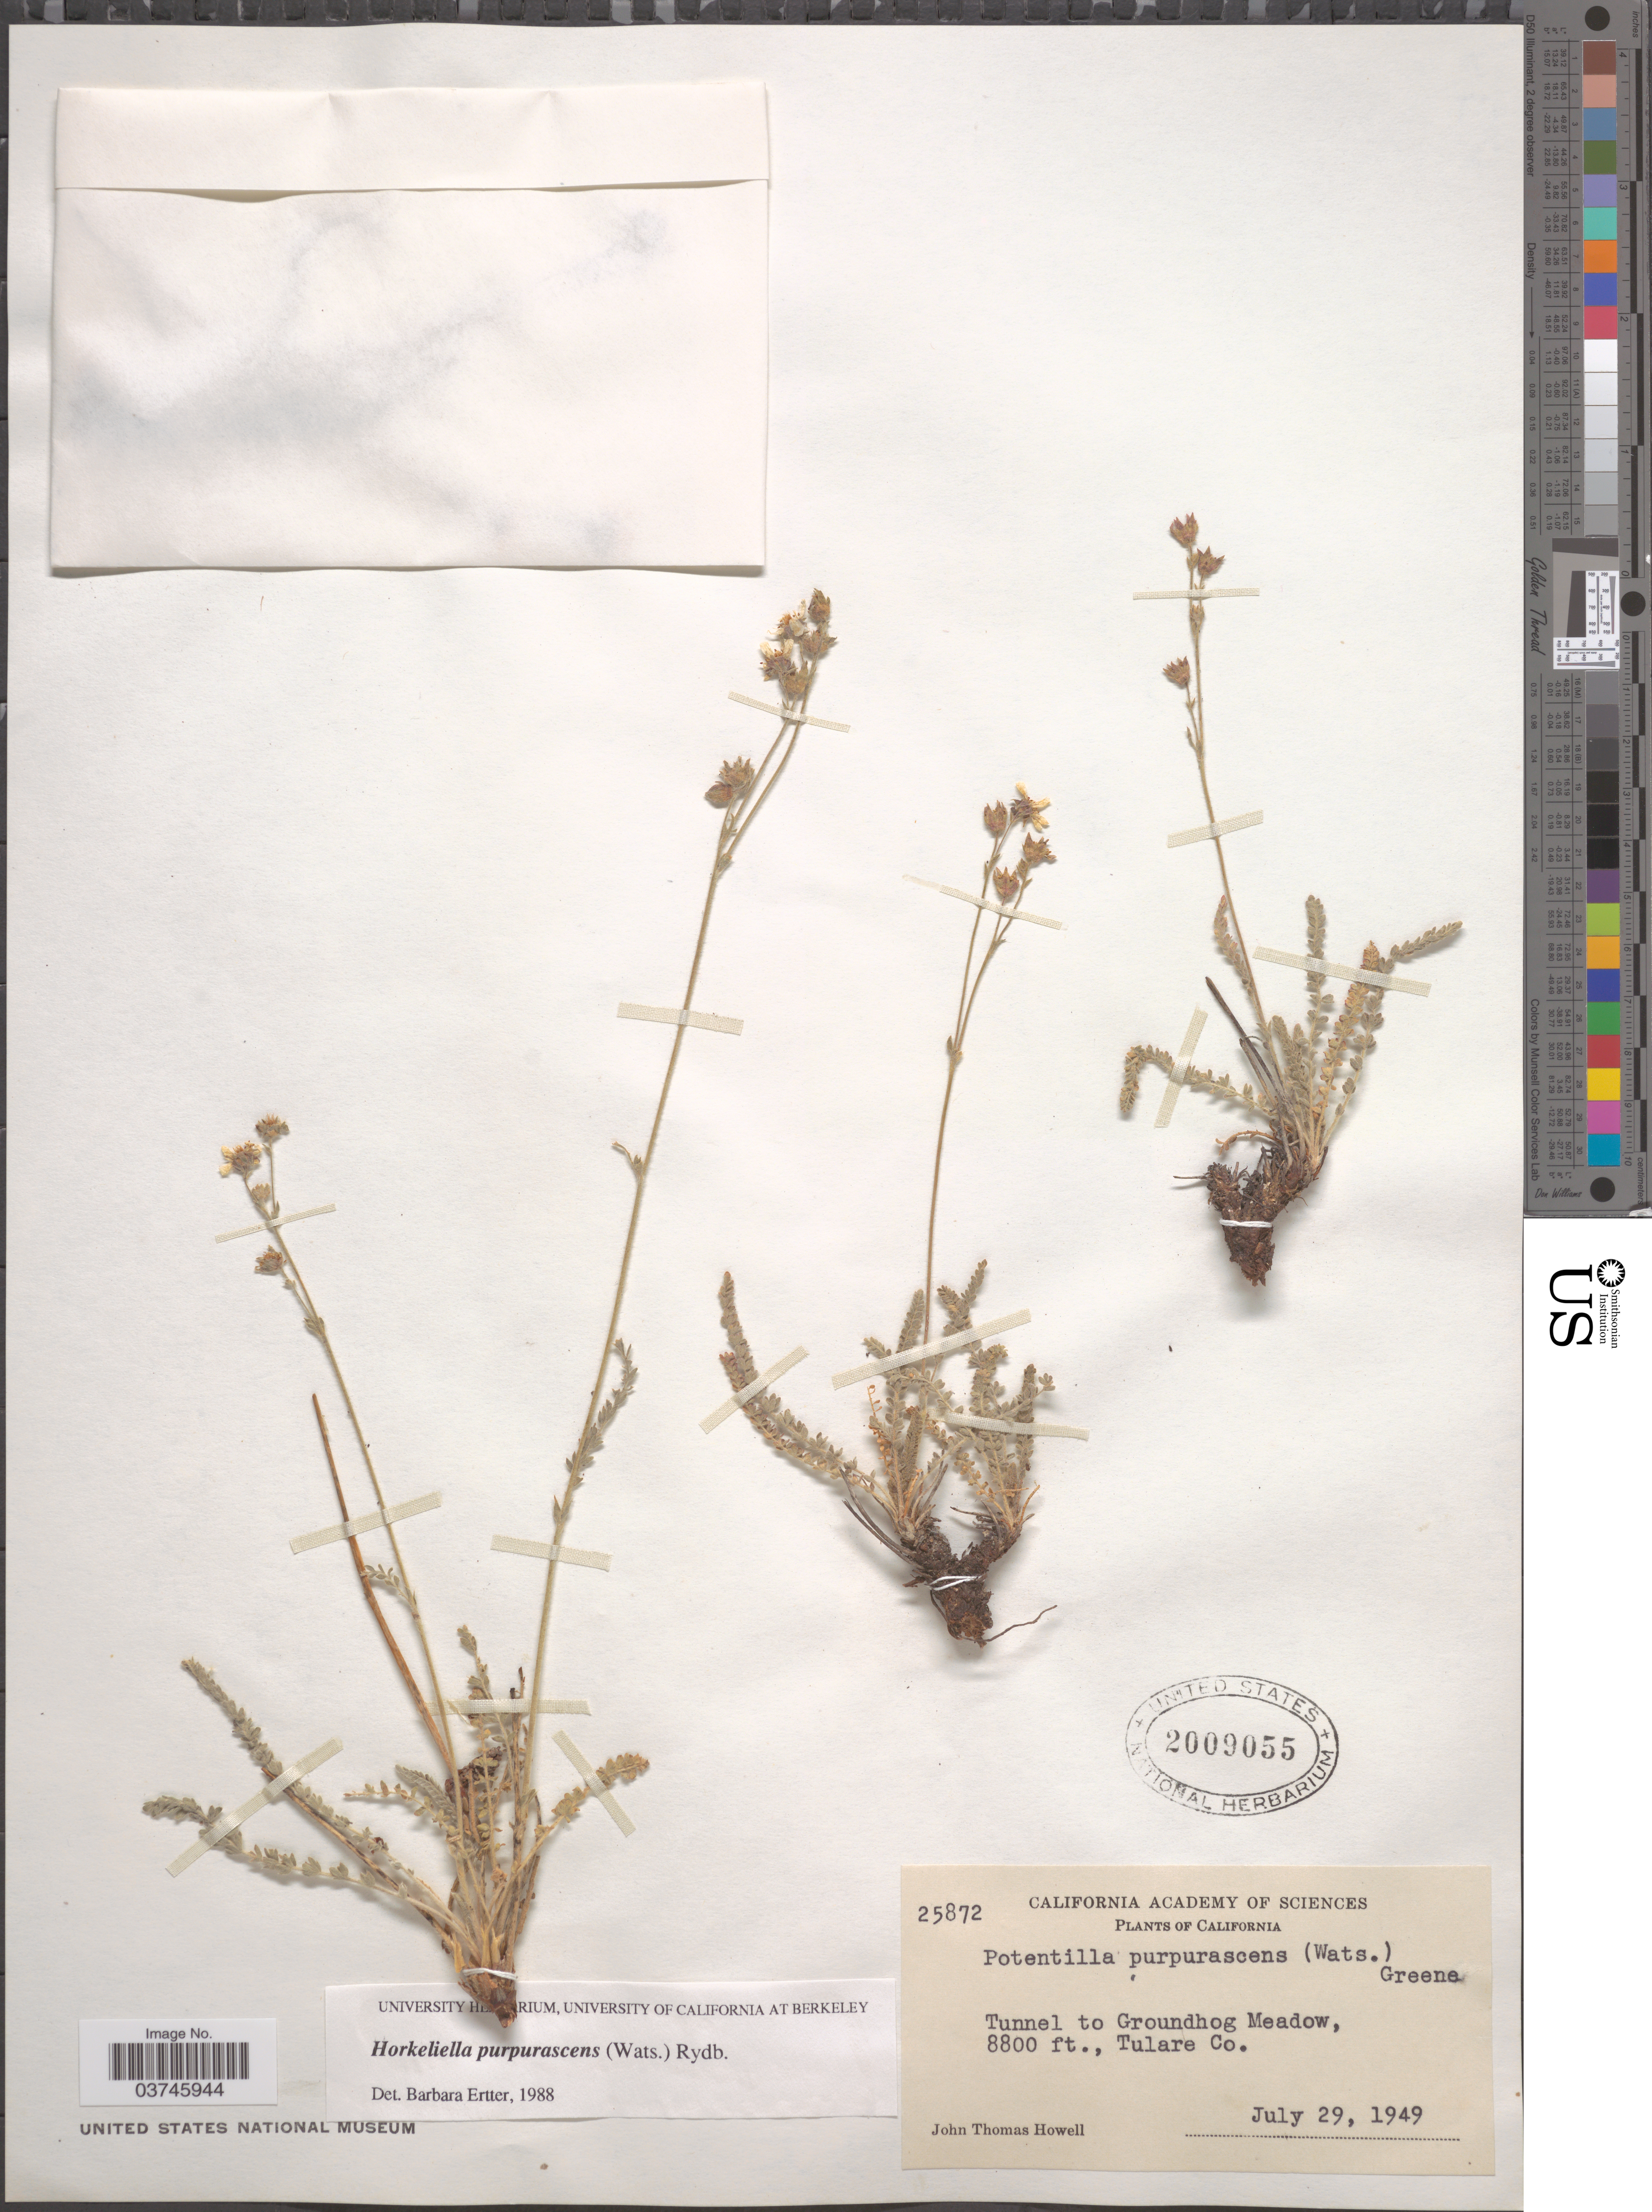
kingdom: Plantae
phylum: Tracheophyta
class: Magnoliopsida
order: Rosales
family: Rosaceae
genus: Potentilla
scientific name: Potentilla purpurascens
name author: (S. Watson) Greene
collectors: J. T. Howell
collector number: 25872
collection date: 1949-07-29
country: United States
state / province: California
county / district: Tulare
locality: Tunnel to Groundhog Meadow, Tulare Co.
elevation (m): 2682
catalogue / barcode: US 2009055